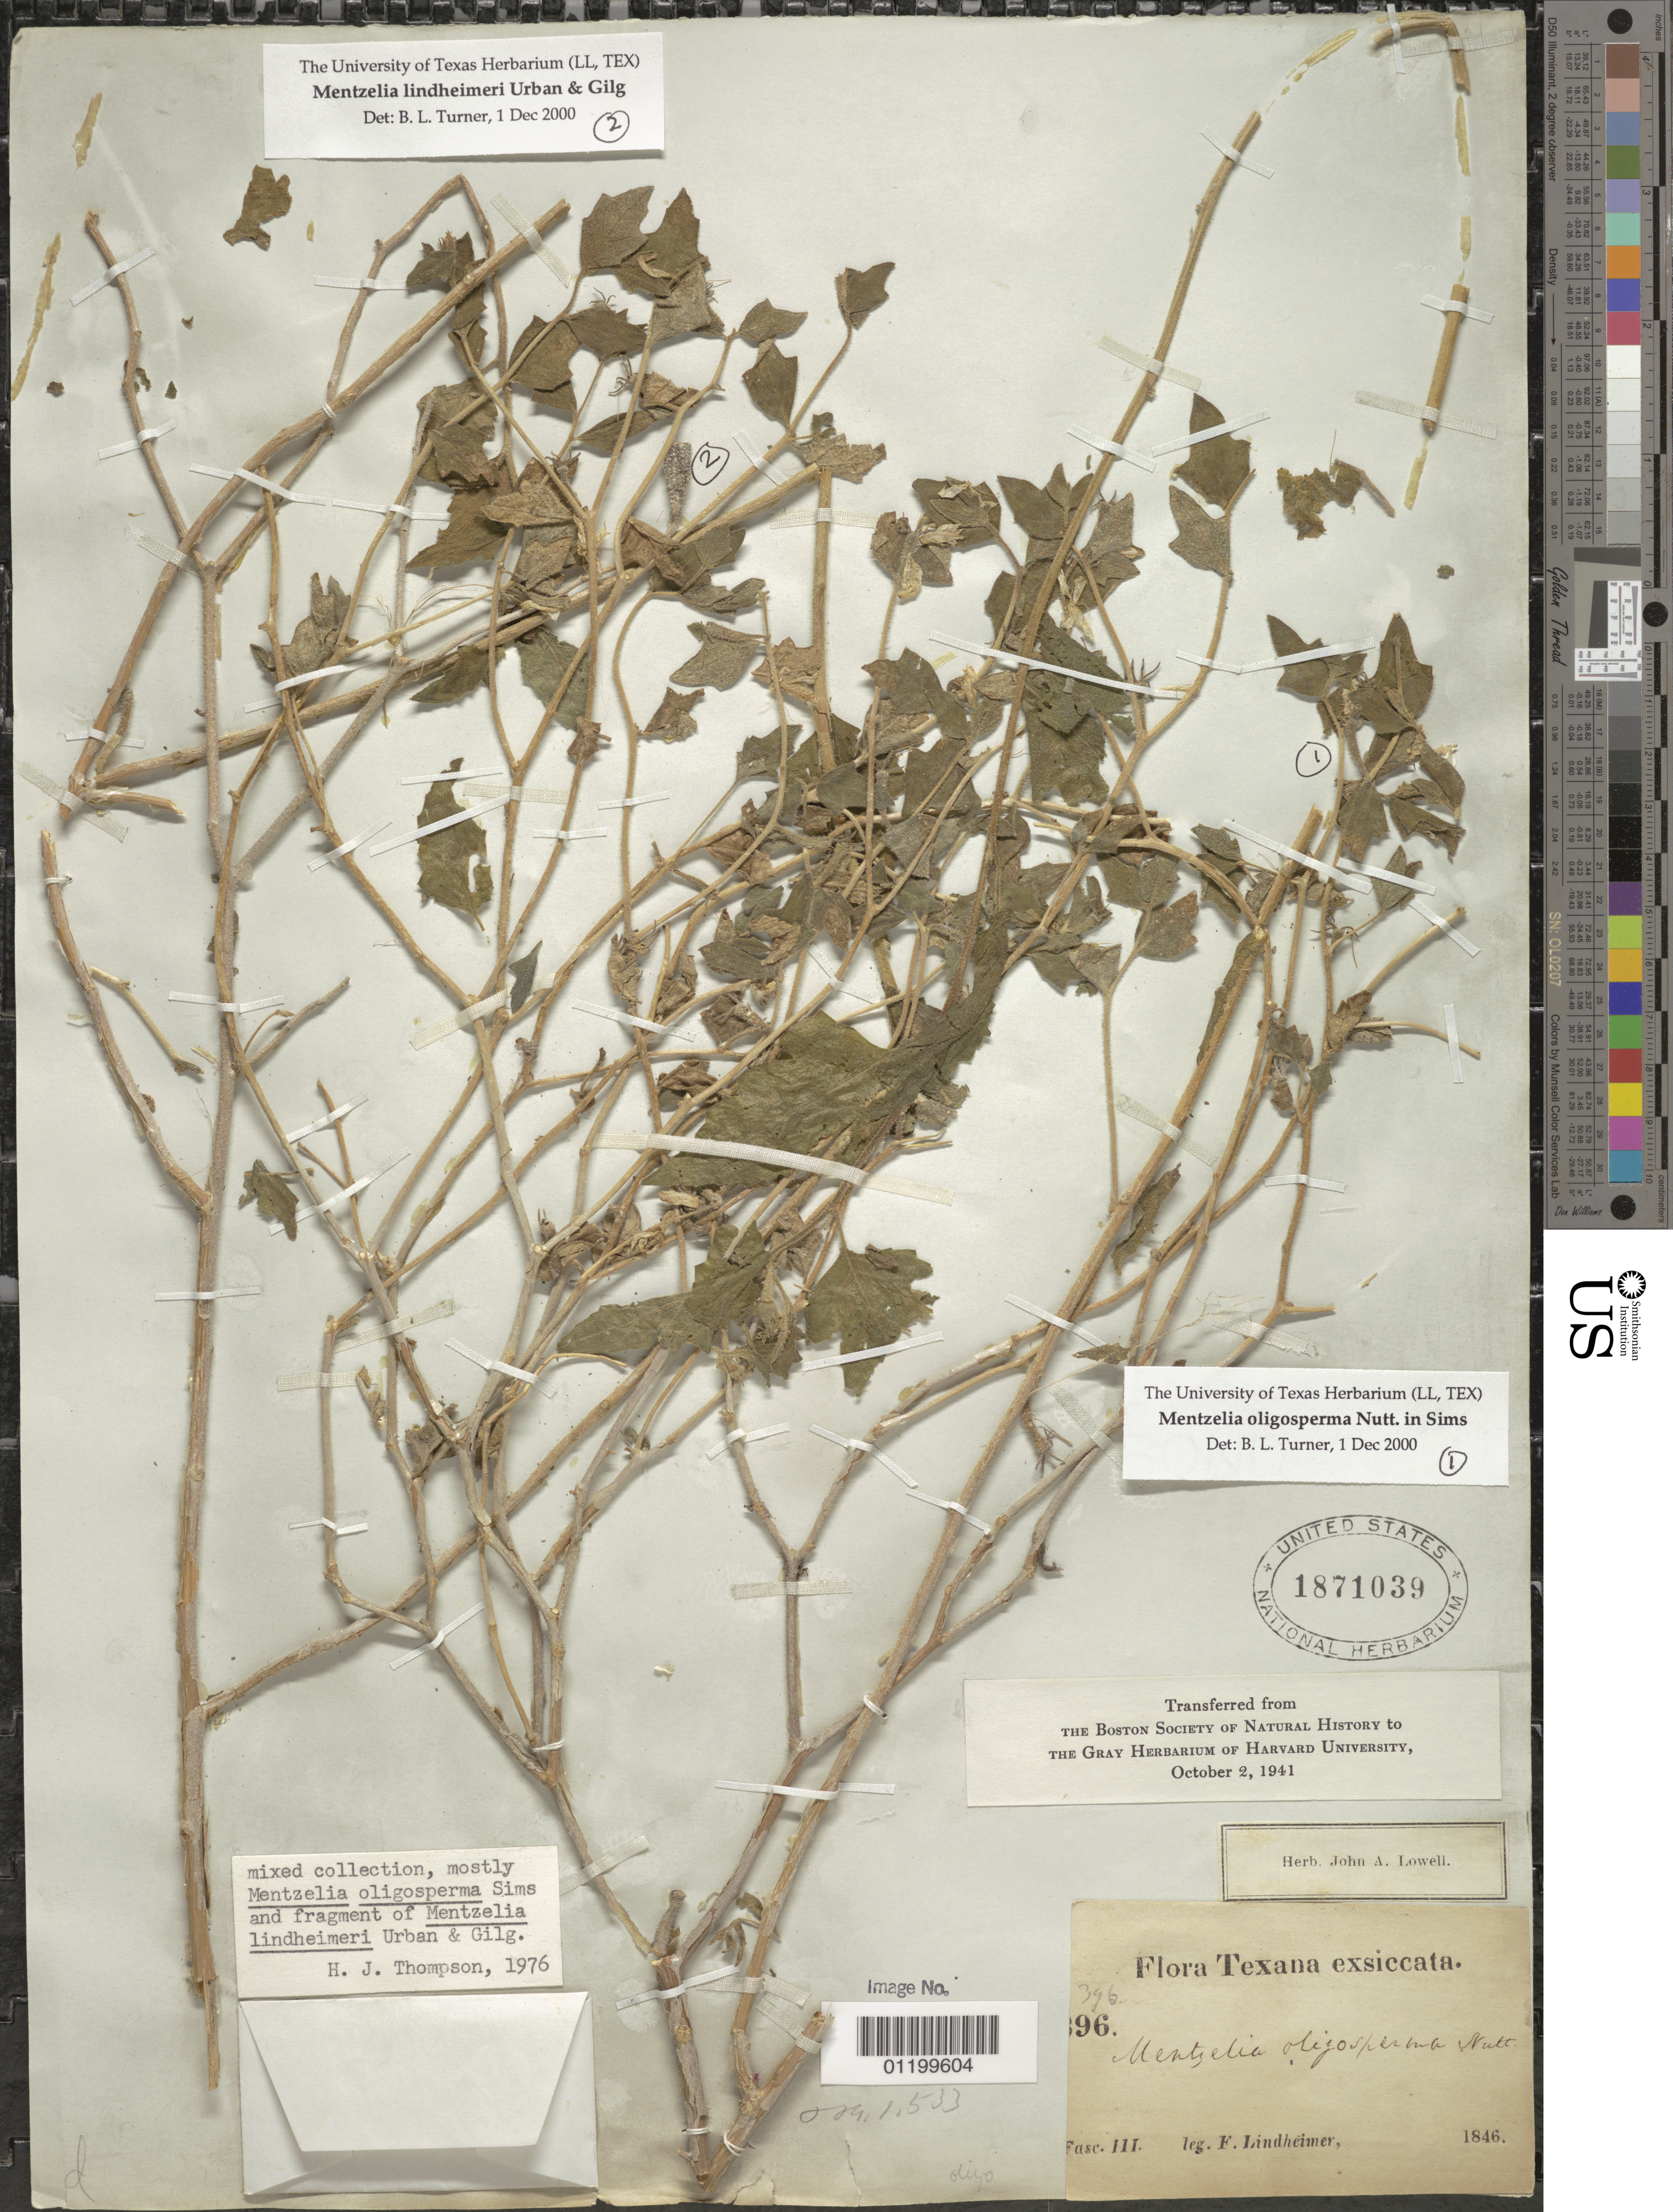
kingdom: Plantae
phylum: Tracheophyta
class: Magnoliopsida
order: Cornales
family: Loasaceae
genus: Mentzelia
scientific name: Mentzelia oligosperma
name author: Nutt. ex Sims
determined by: Turner, B. L.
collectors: F. Lindheimer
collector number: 396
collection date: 1846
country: United States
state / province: Texas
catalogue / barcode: US 1871039